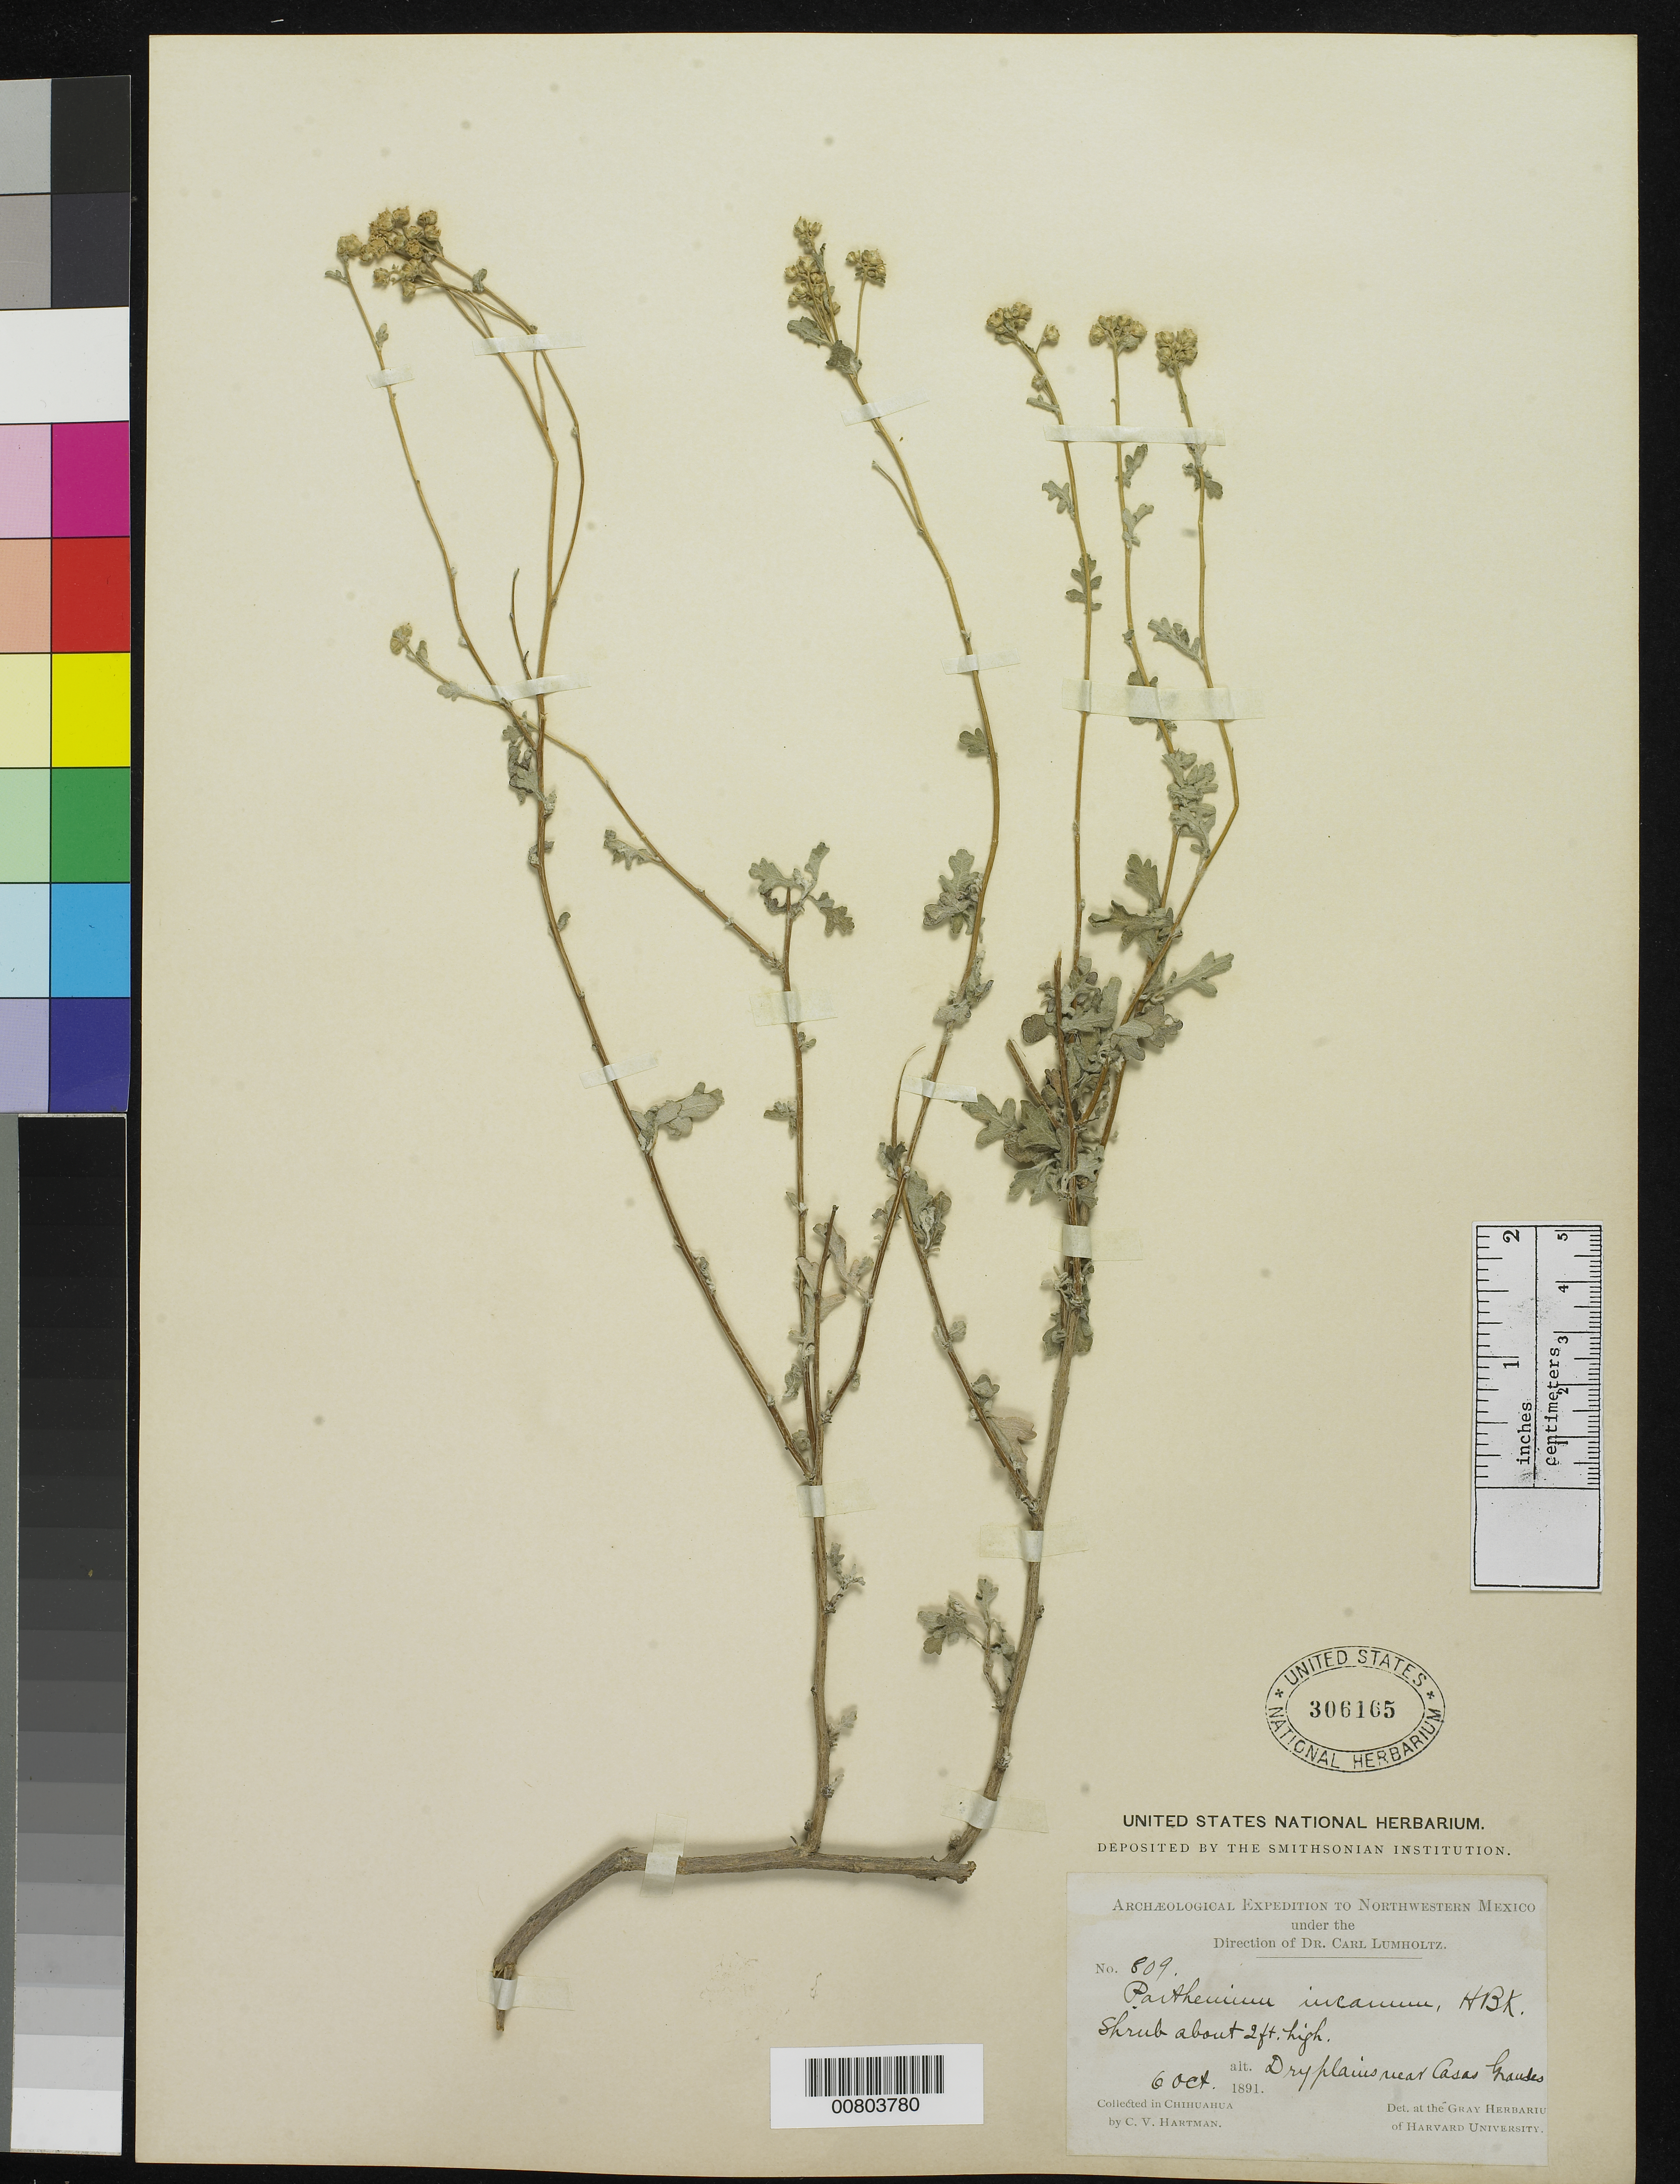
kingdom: Plantae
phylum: Tracheophyta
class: Magnoliopsida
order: Asterales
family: Asteraceae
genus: Parthenium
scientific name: Parthenium incanum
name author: Kunth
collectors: C. V. Hartman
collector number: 809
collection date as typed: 06 Oct 1891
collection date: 1891-10-06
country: Mexico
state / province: Chihuahua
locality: Near Casas Grandes, Chihuahua.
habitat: Dry plains.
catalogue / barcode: US 306165